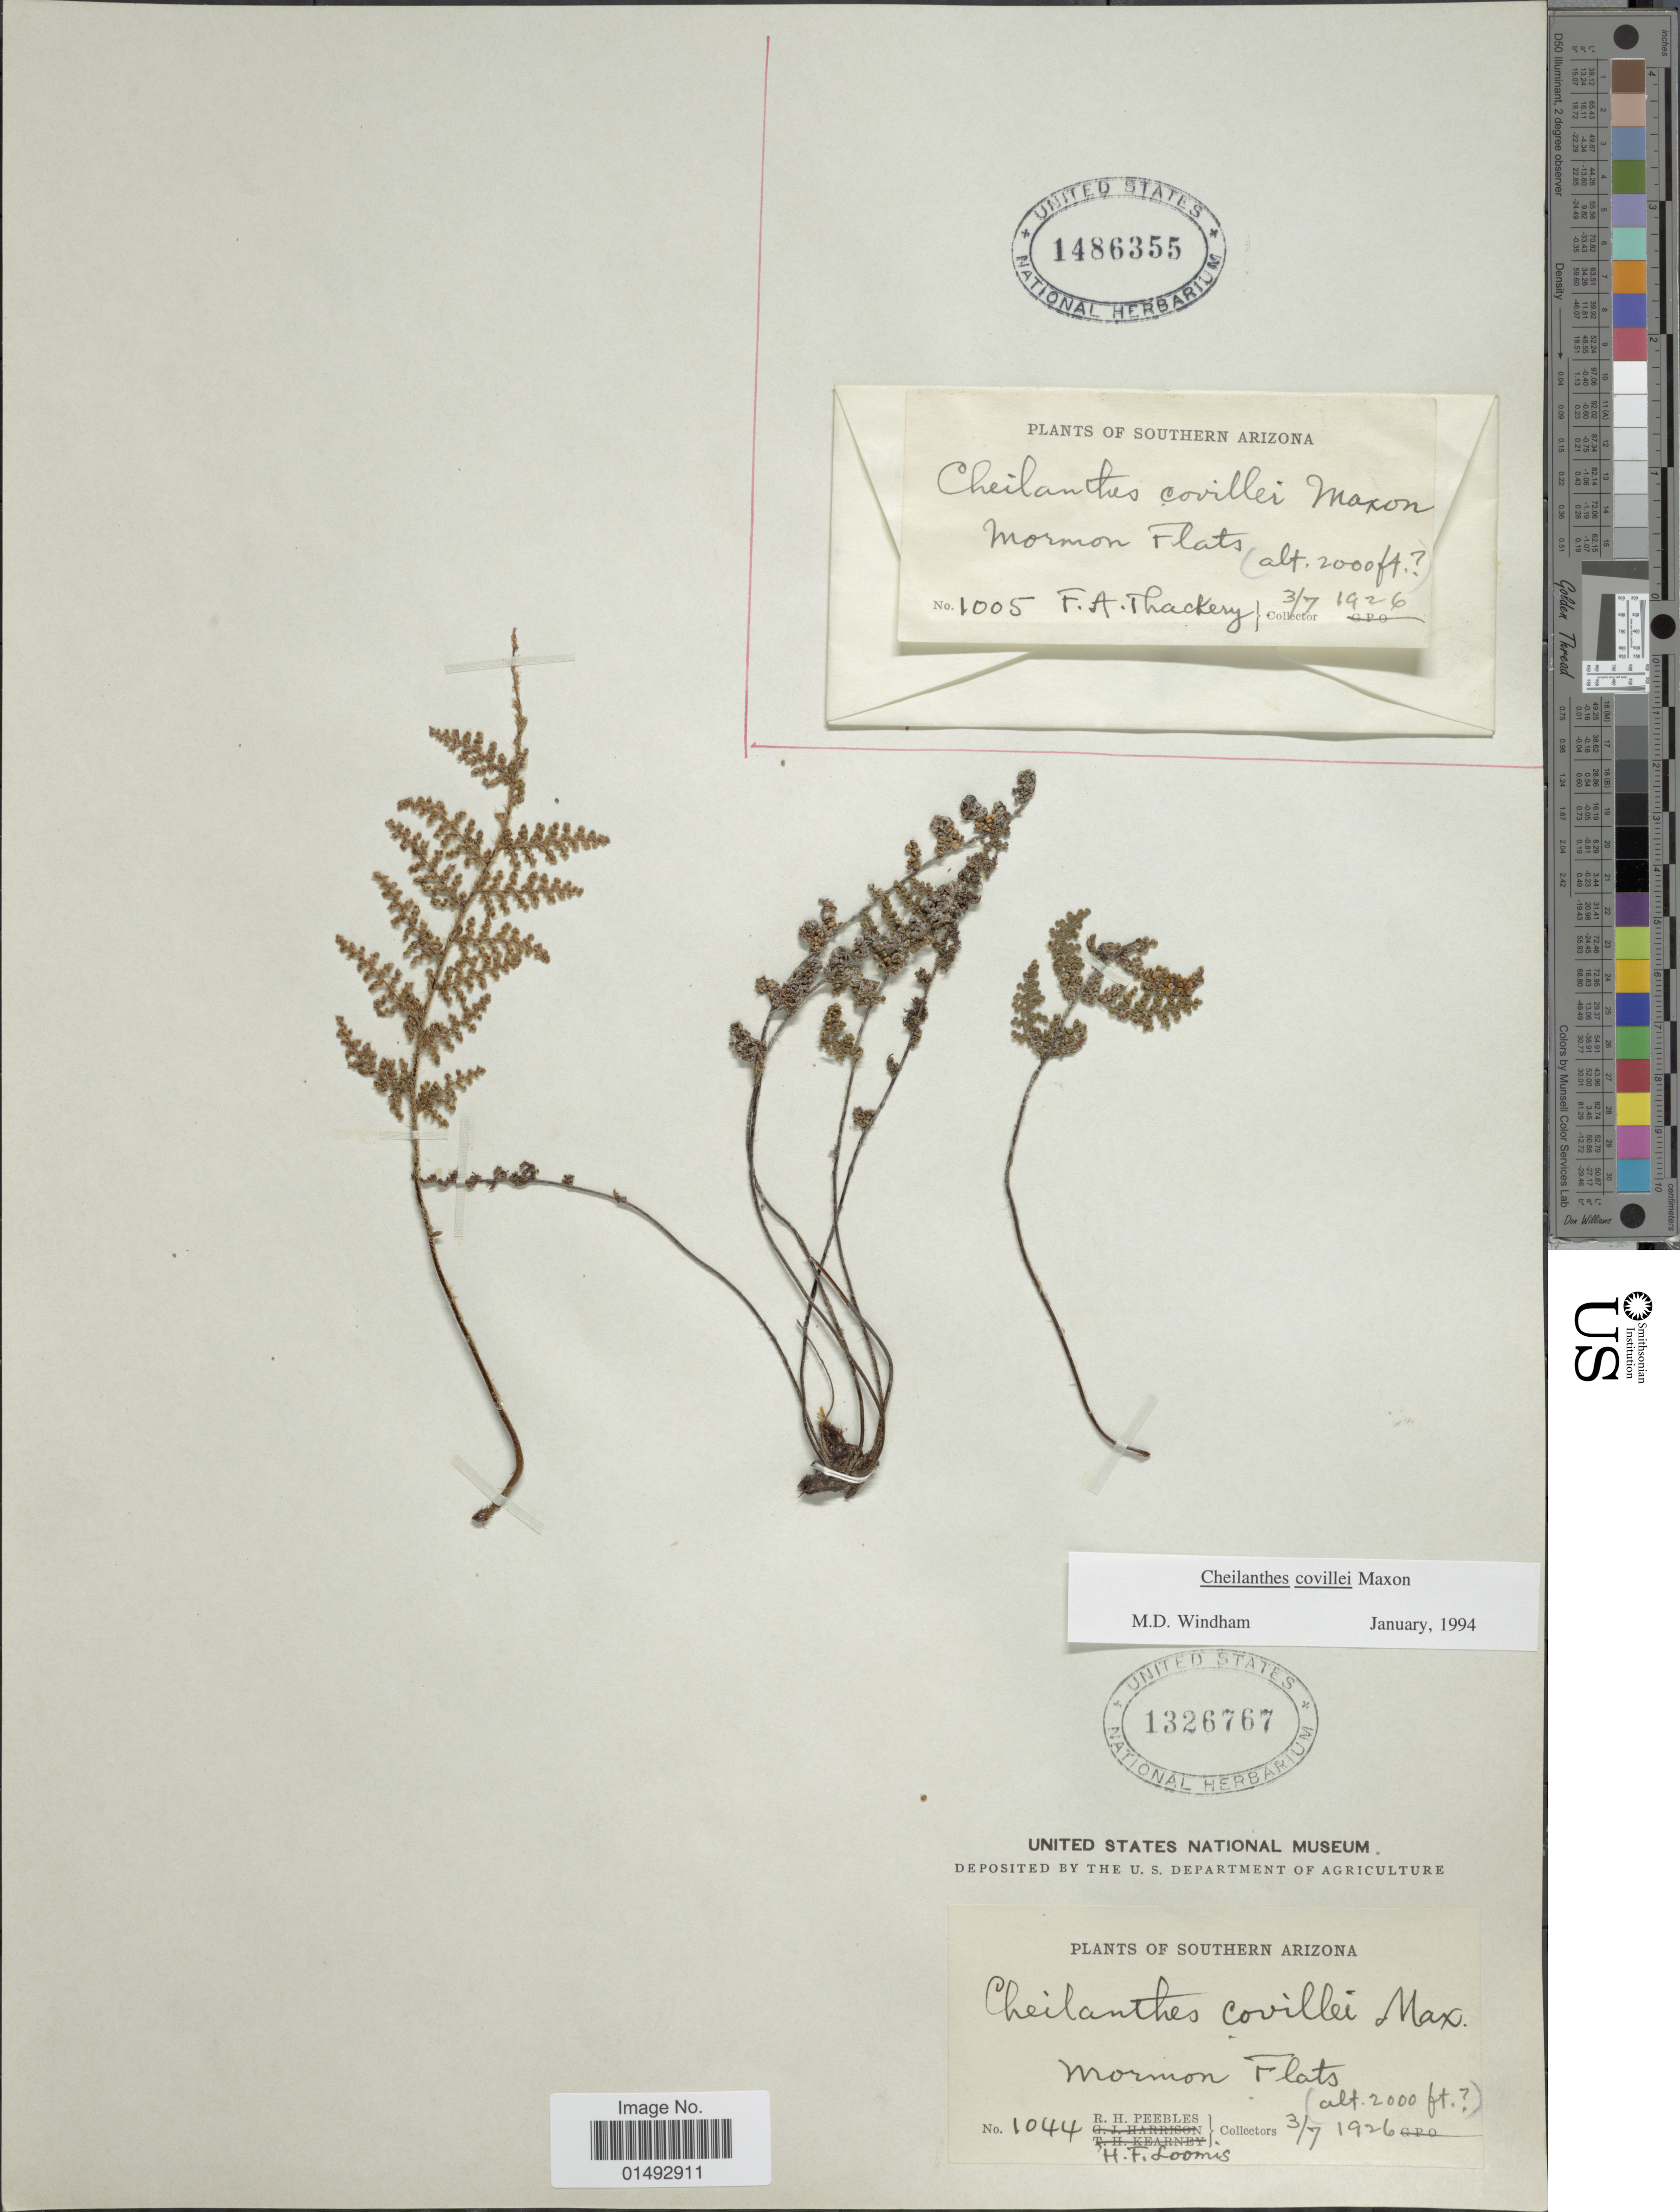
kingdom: Plantae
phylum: Tracheophyta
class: Polypodiopsida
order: Polypodiales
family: Pteridaceae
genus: Myriopteris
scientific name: Myriopteris covillei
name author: (Maxon) Á. Löve & D. Löve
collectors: R. H. Peebles & H. F. Loomis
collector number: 1044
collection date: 1926-07-03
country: United States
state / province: Arizona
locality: Southern Arizona, Mormon Flats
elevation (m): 610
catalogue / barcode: US 1326767